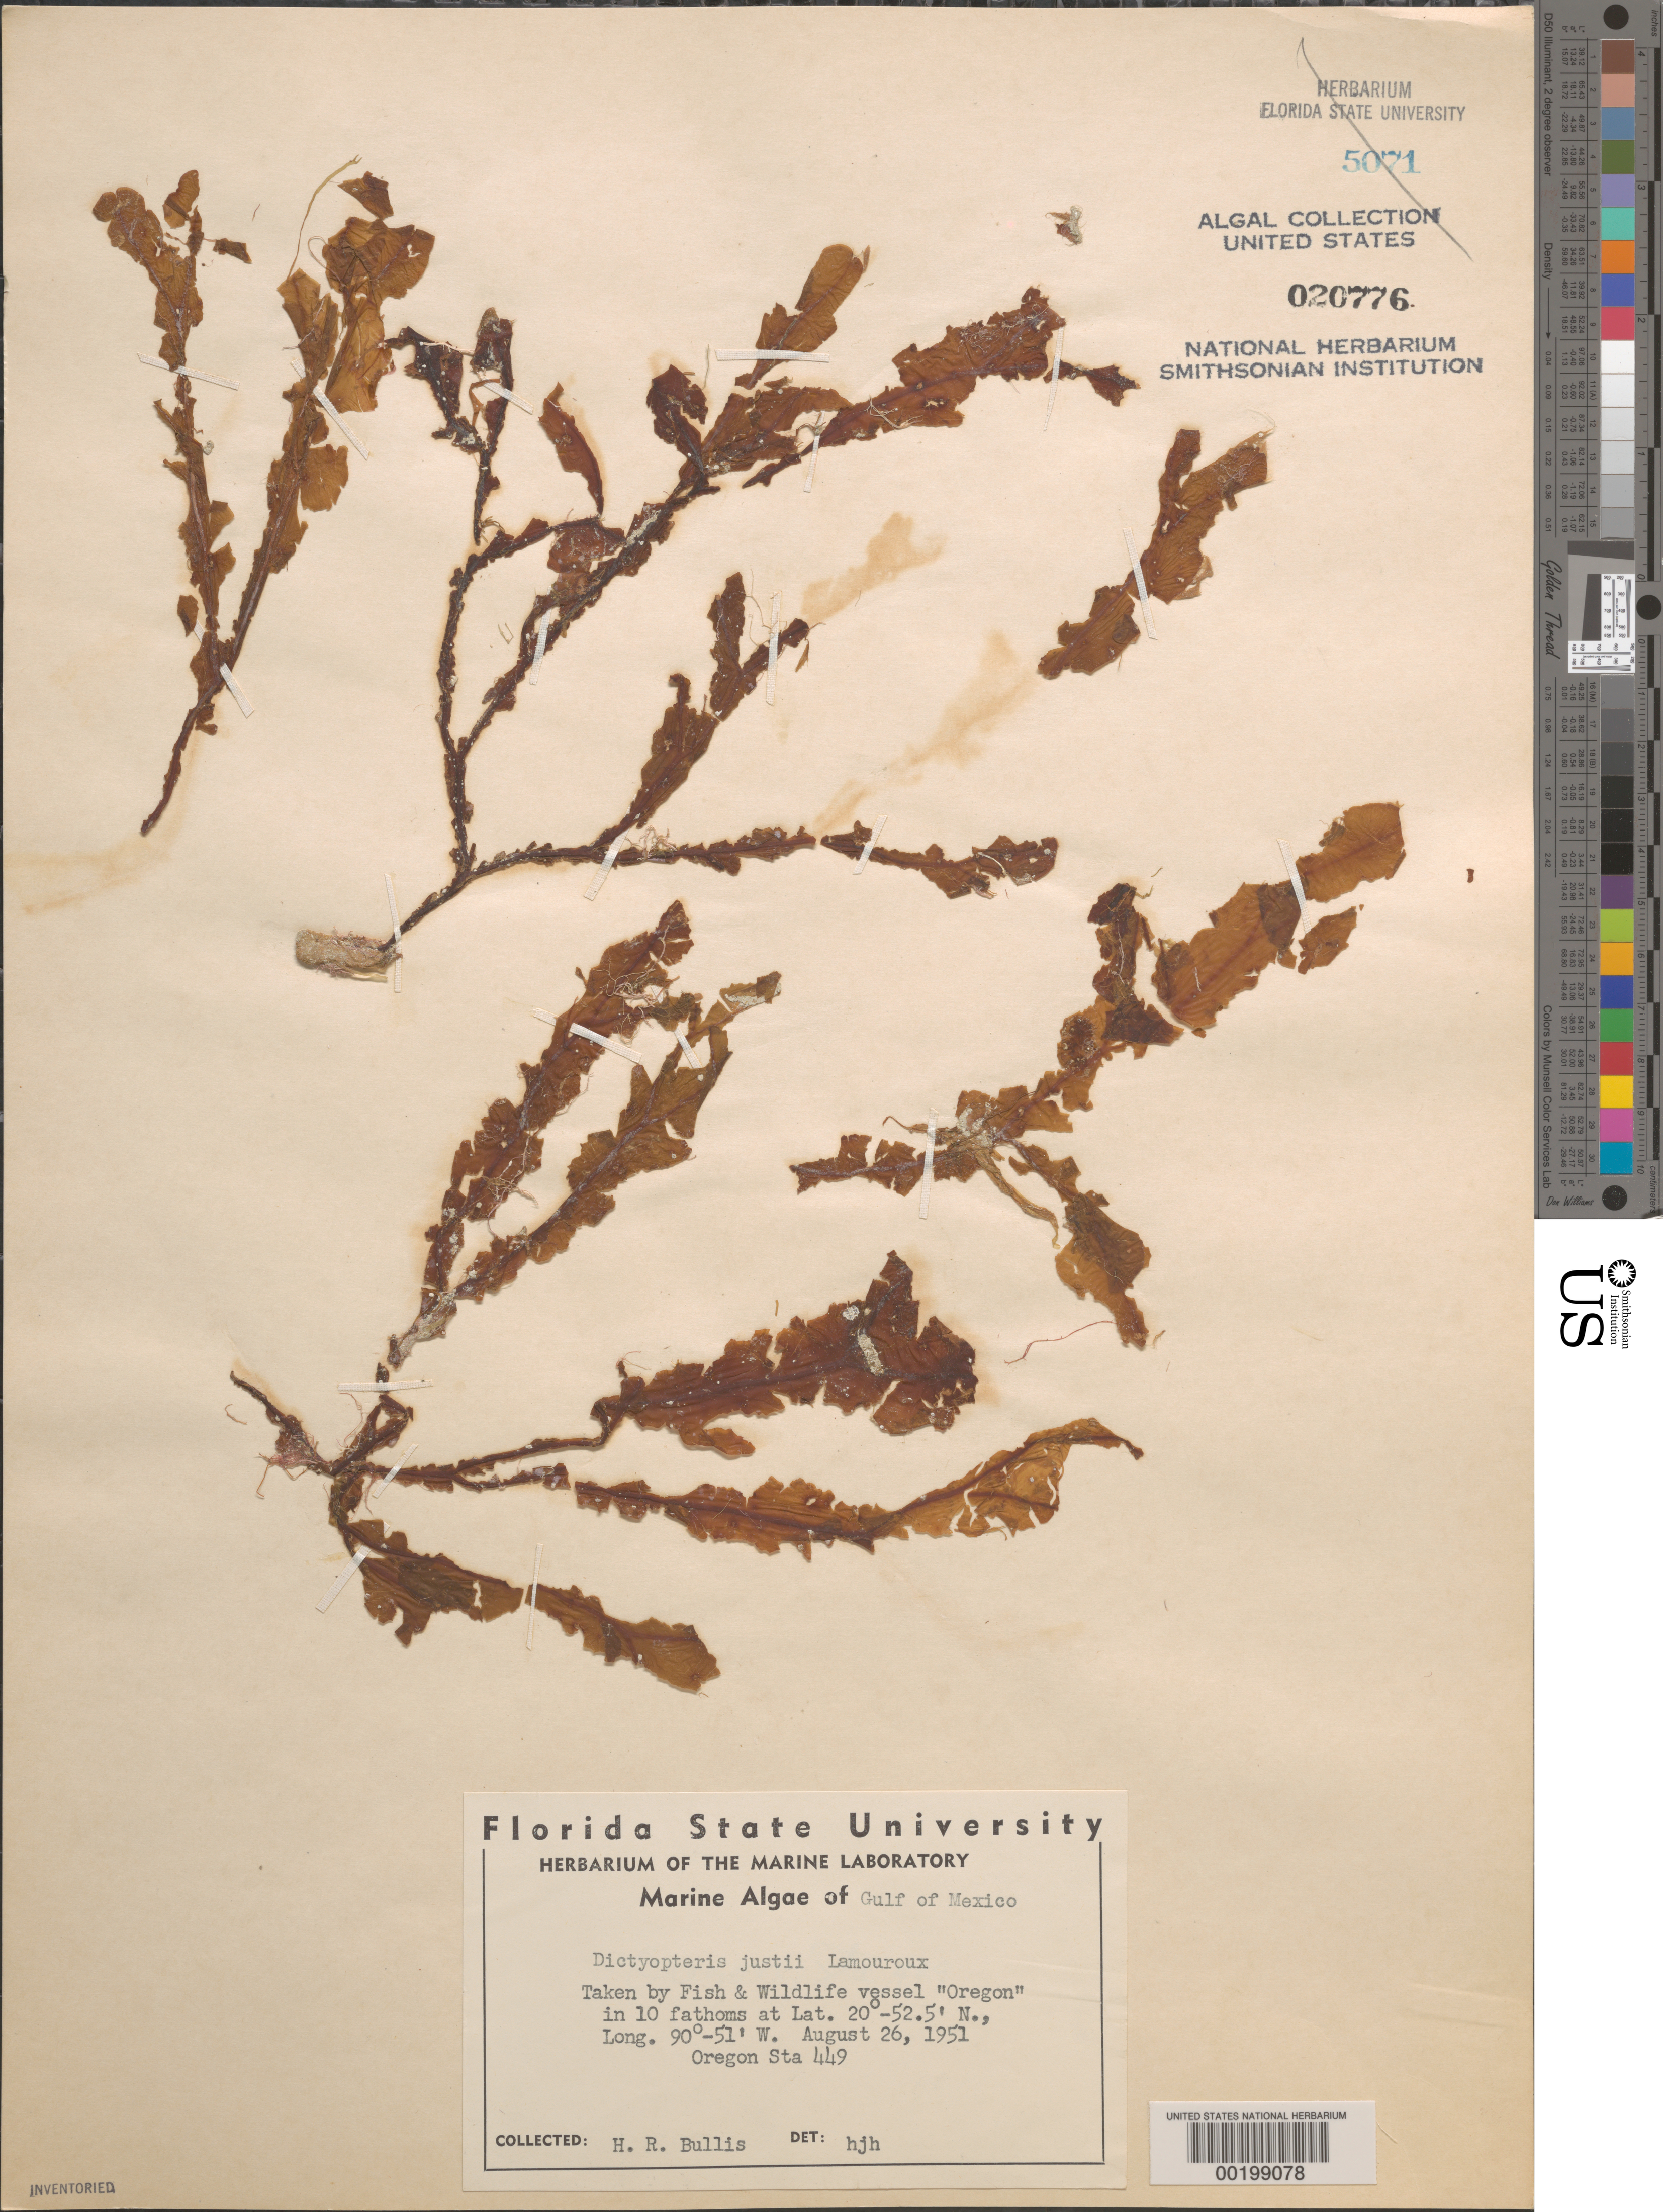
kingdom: Chromista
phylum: Ochrophyta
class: Phaeophyceae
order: Dictyotales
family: Dictyotaceae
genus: Dictyopteris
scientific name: Dictyopteris justii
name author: J.V.Lamouroux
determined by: Humm, Harold J.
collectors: H. Bullis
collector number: Station 449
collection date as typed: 26 Aug 1951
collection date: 1951-08-26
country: Mexico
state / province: Campeche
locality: Campeche Banks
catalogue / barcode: US 20776